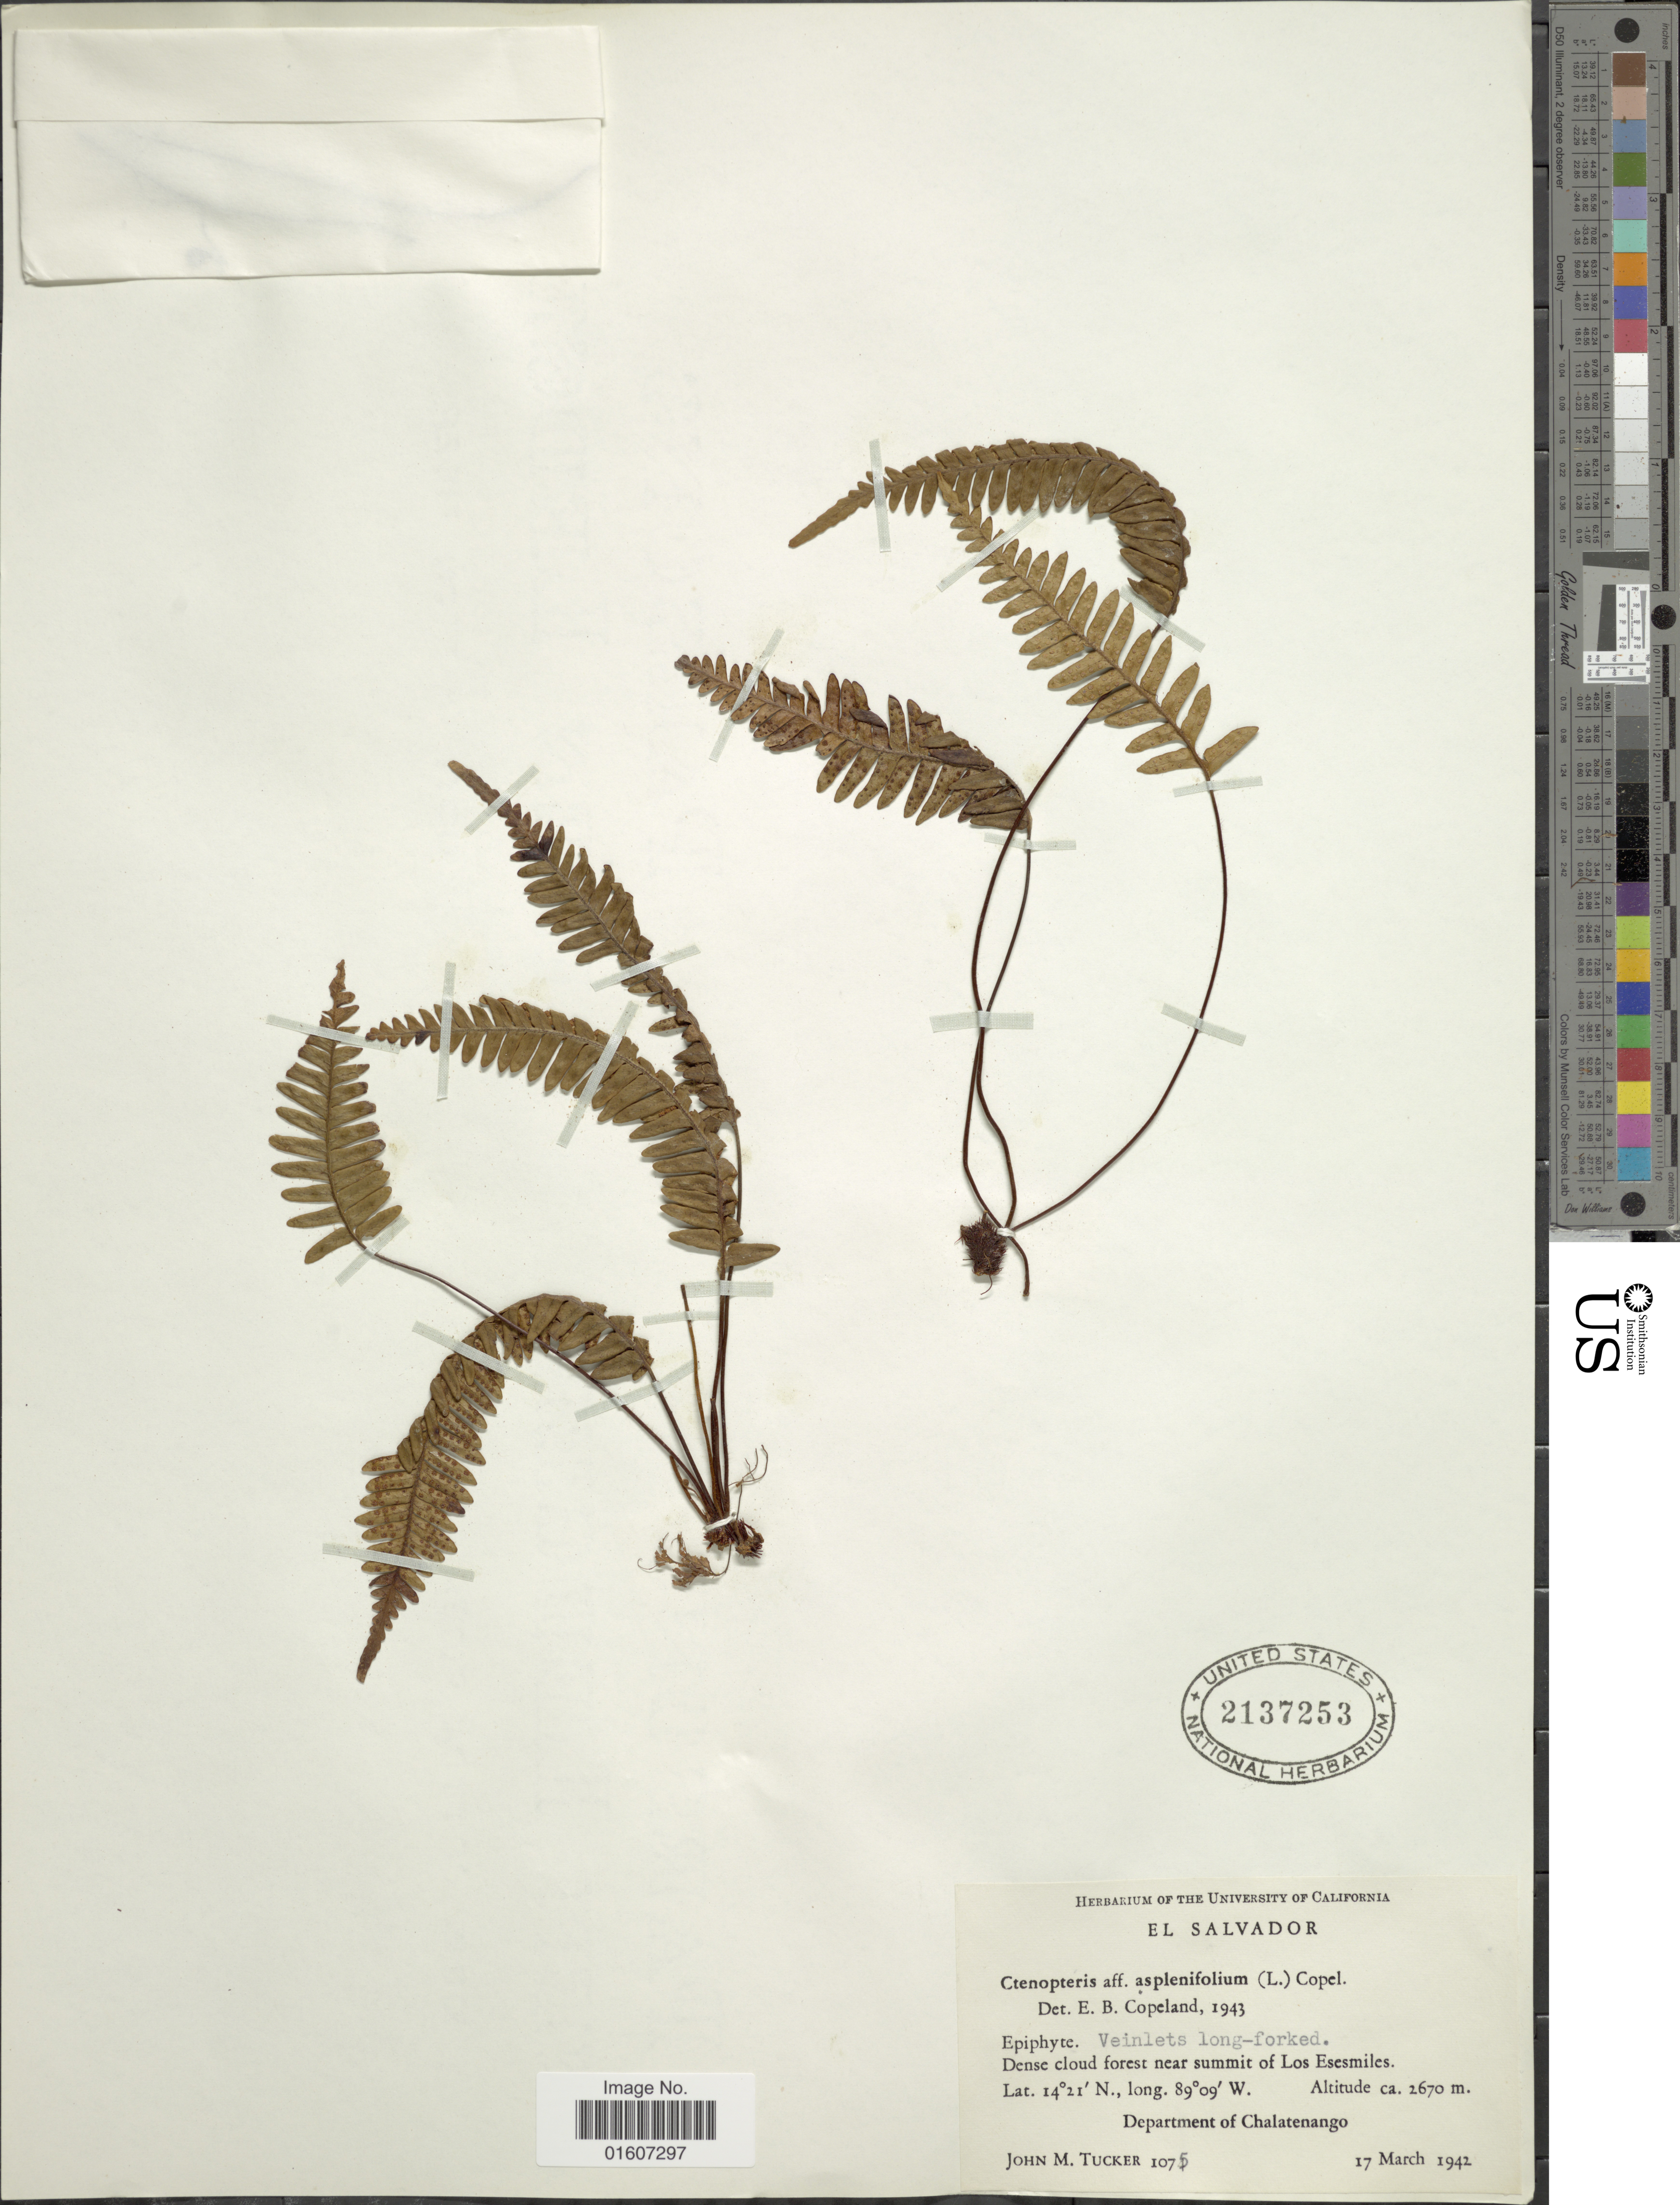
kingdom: Plantae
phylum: Tracheophyta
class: Polypodiopsida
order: Polypodiales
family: Polypodiaceae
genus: Terpsichore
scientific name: Terpsichore asplenifolia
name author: (L.) A.R. Sm.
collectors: J. M. Tucker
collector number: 1075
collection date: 1942-03-17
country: El Salvador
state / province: Chalatenango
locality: Dense cloud forest near summit of Los Esesmiles, Department of Chalatenango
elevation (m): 2670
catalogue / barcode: US 2137253